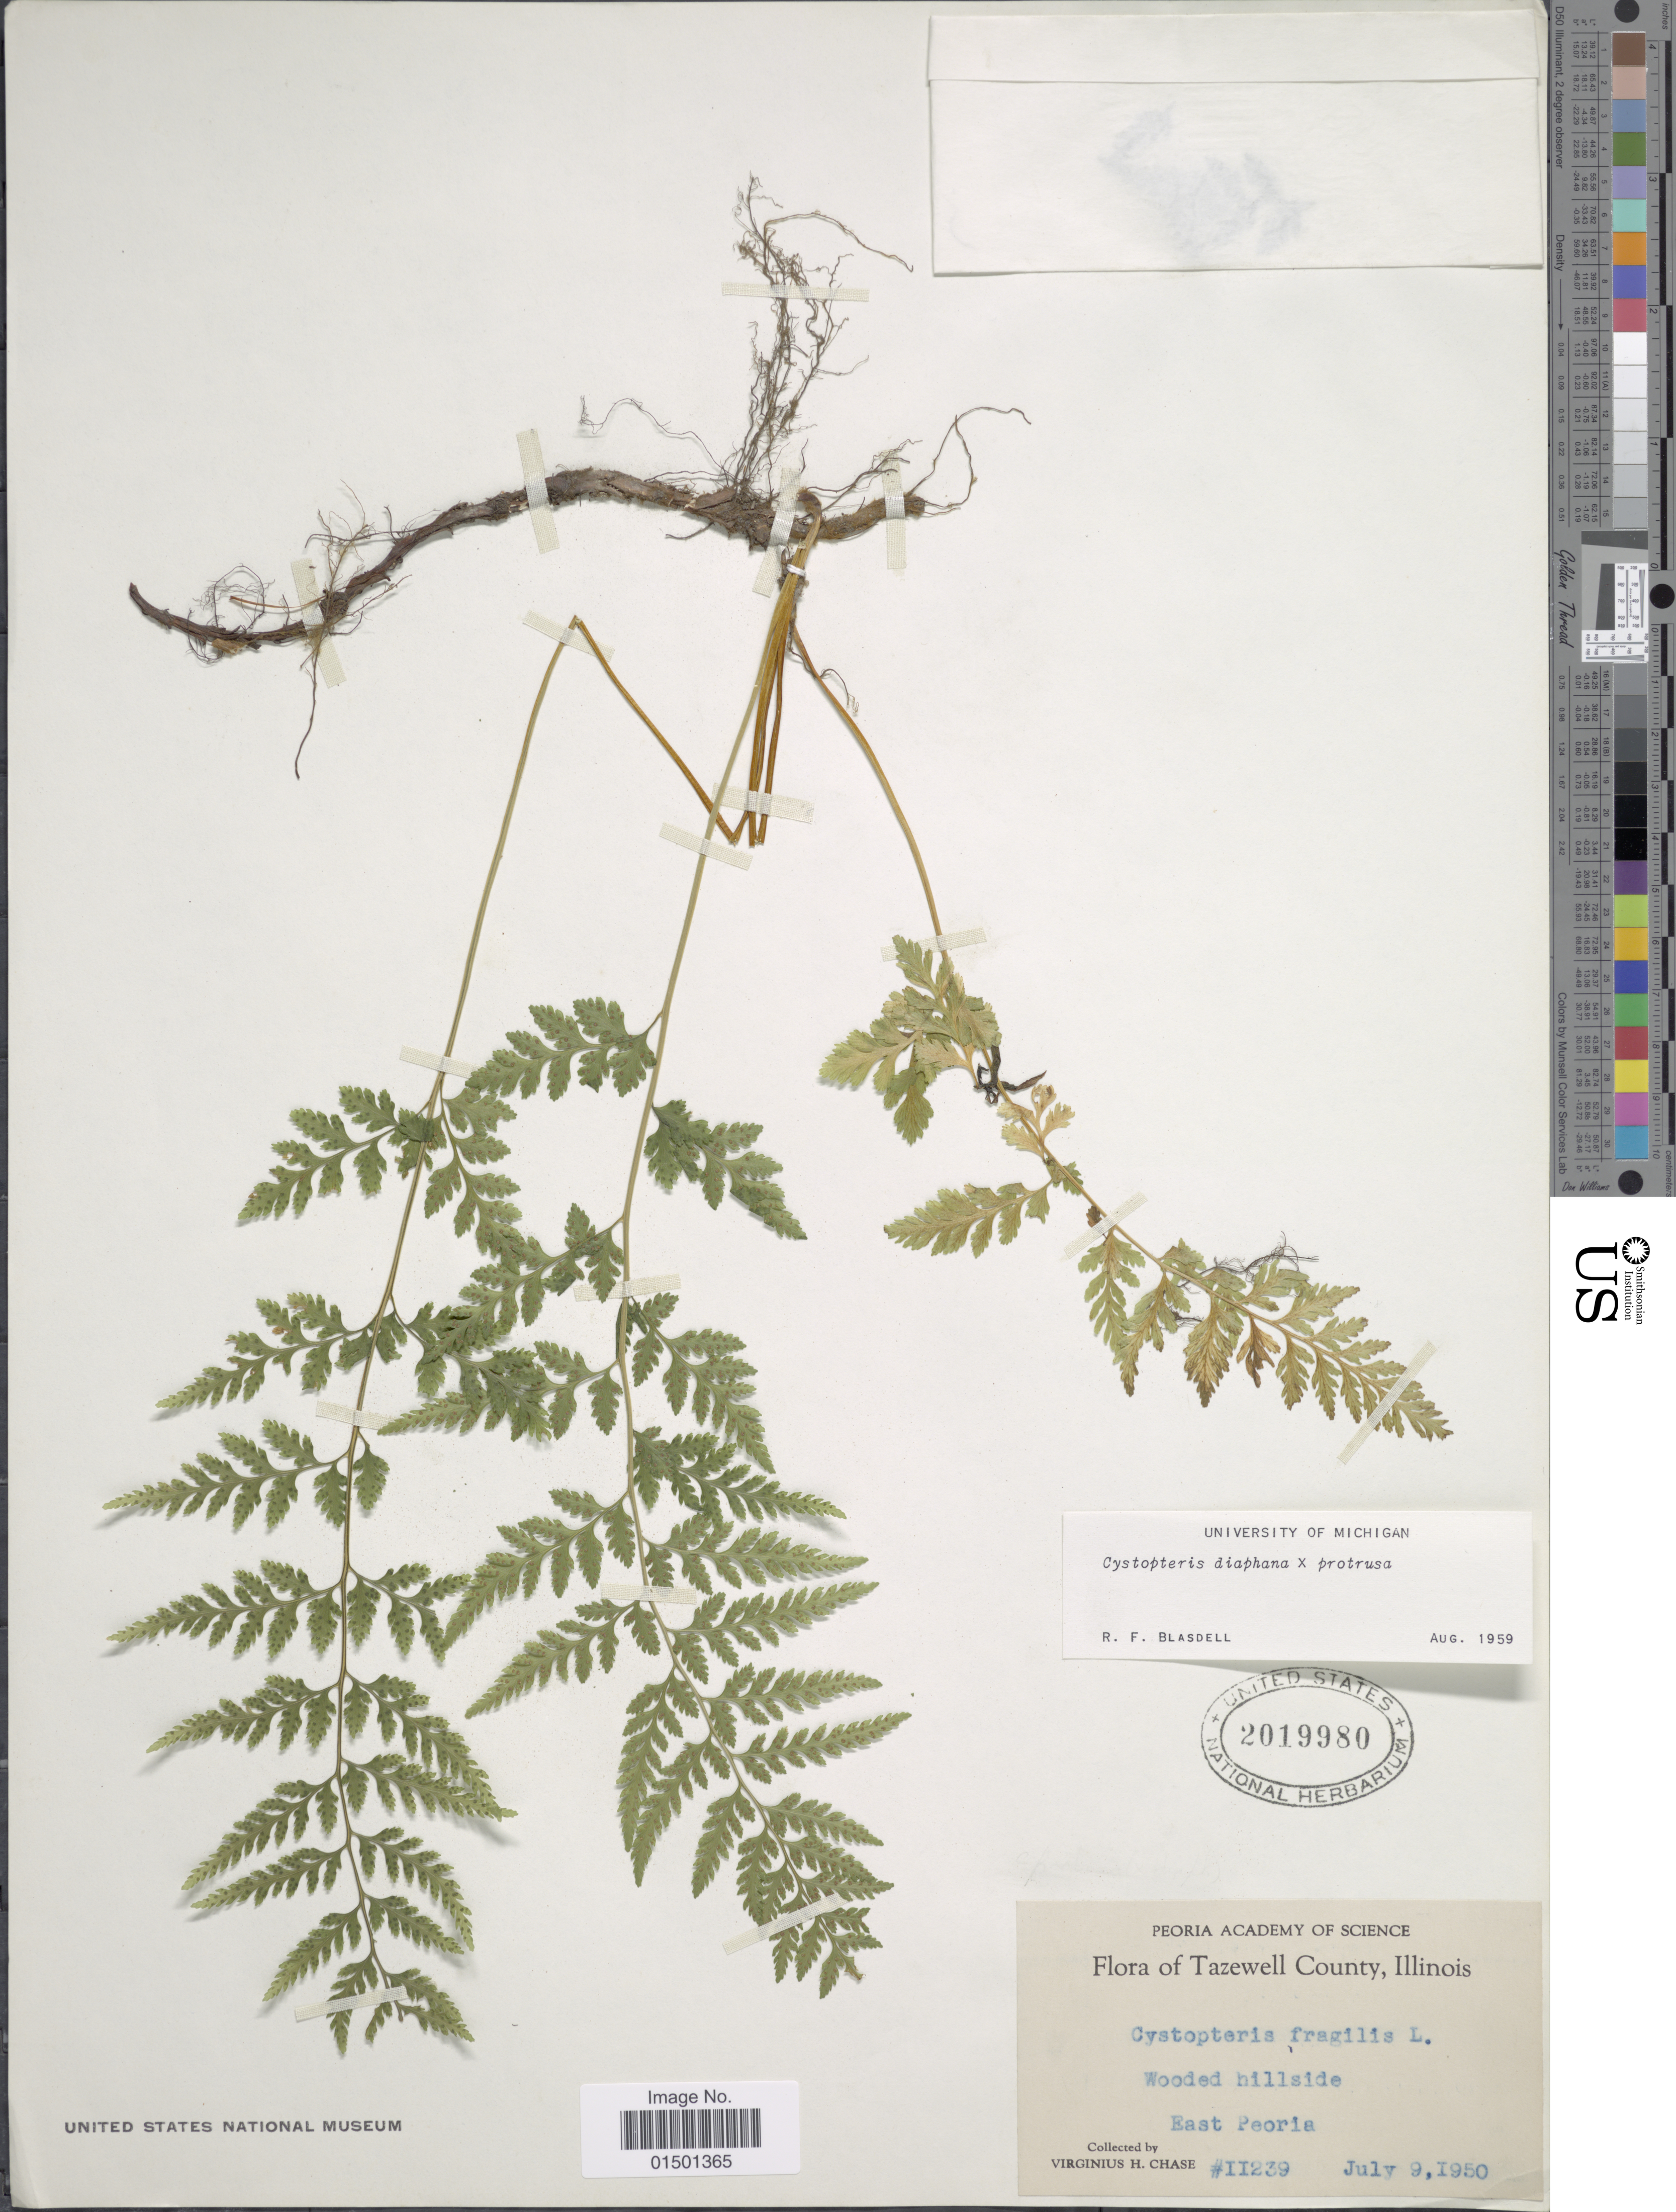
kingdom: Plantae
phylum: Tracheophyta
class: Polypodiopsida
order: Polypodiales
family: Cystopteridaceae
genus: Cystopteris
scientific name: Cystopteris diaphana x C. protrusa (Weath.) Blasdell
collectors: V. H. Chase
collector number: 11239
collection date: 1950-07-09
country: United States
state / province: Illinois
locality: Tazewell County, East Peoria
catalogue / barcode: US 2019980